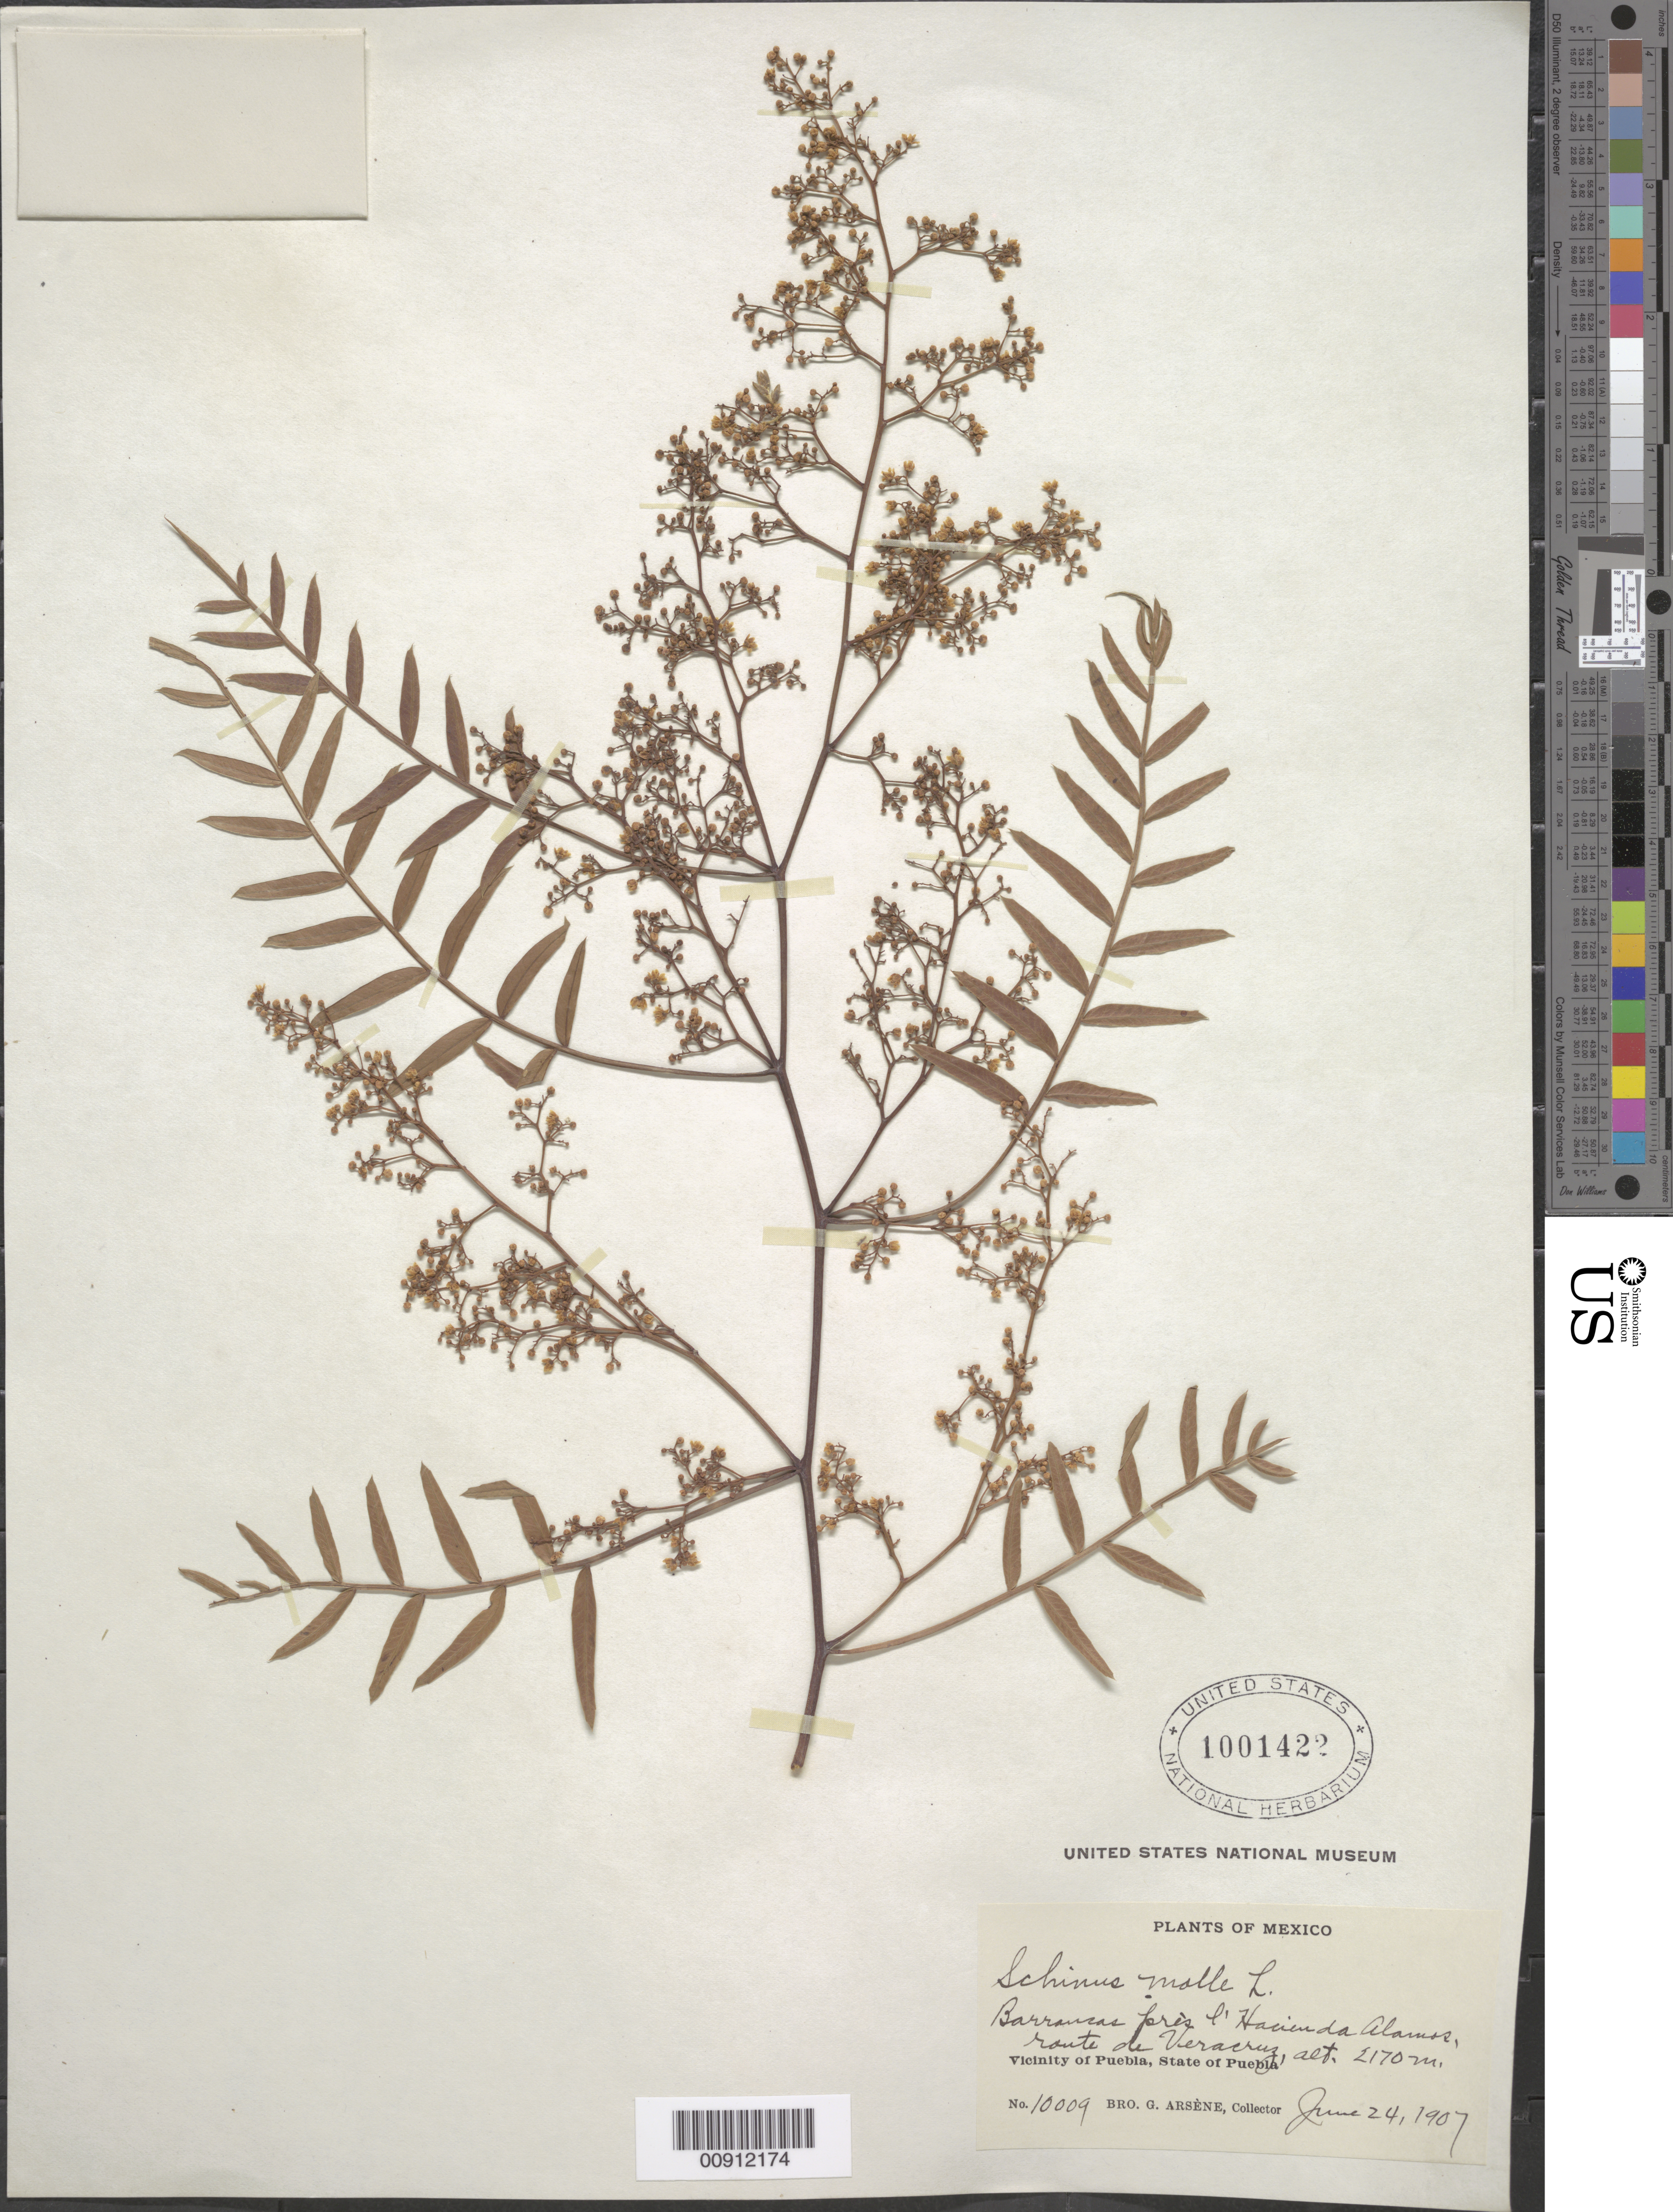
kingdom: Plantae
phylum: Tracheophyta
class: Magnoliopsida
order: Sapindales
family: Anacardiaceae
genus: Schinus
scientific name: Schinus areira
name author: L.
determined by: Mitchell, John D.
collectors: Bro. G. Arsène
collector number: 10009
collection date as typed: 24 Jun 1907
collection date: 1907-06-24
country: Mexico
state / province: Puebla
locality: Barrancas près l'Hacienda Alamos, route de Veracruz. Vicinity of Puebla, State of Puebla.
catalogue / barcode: US 1001422